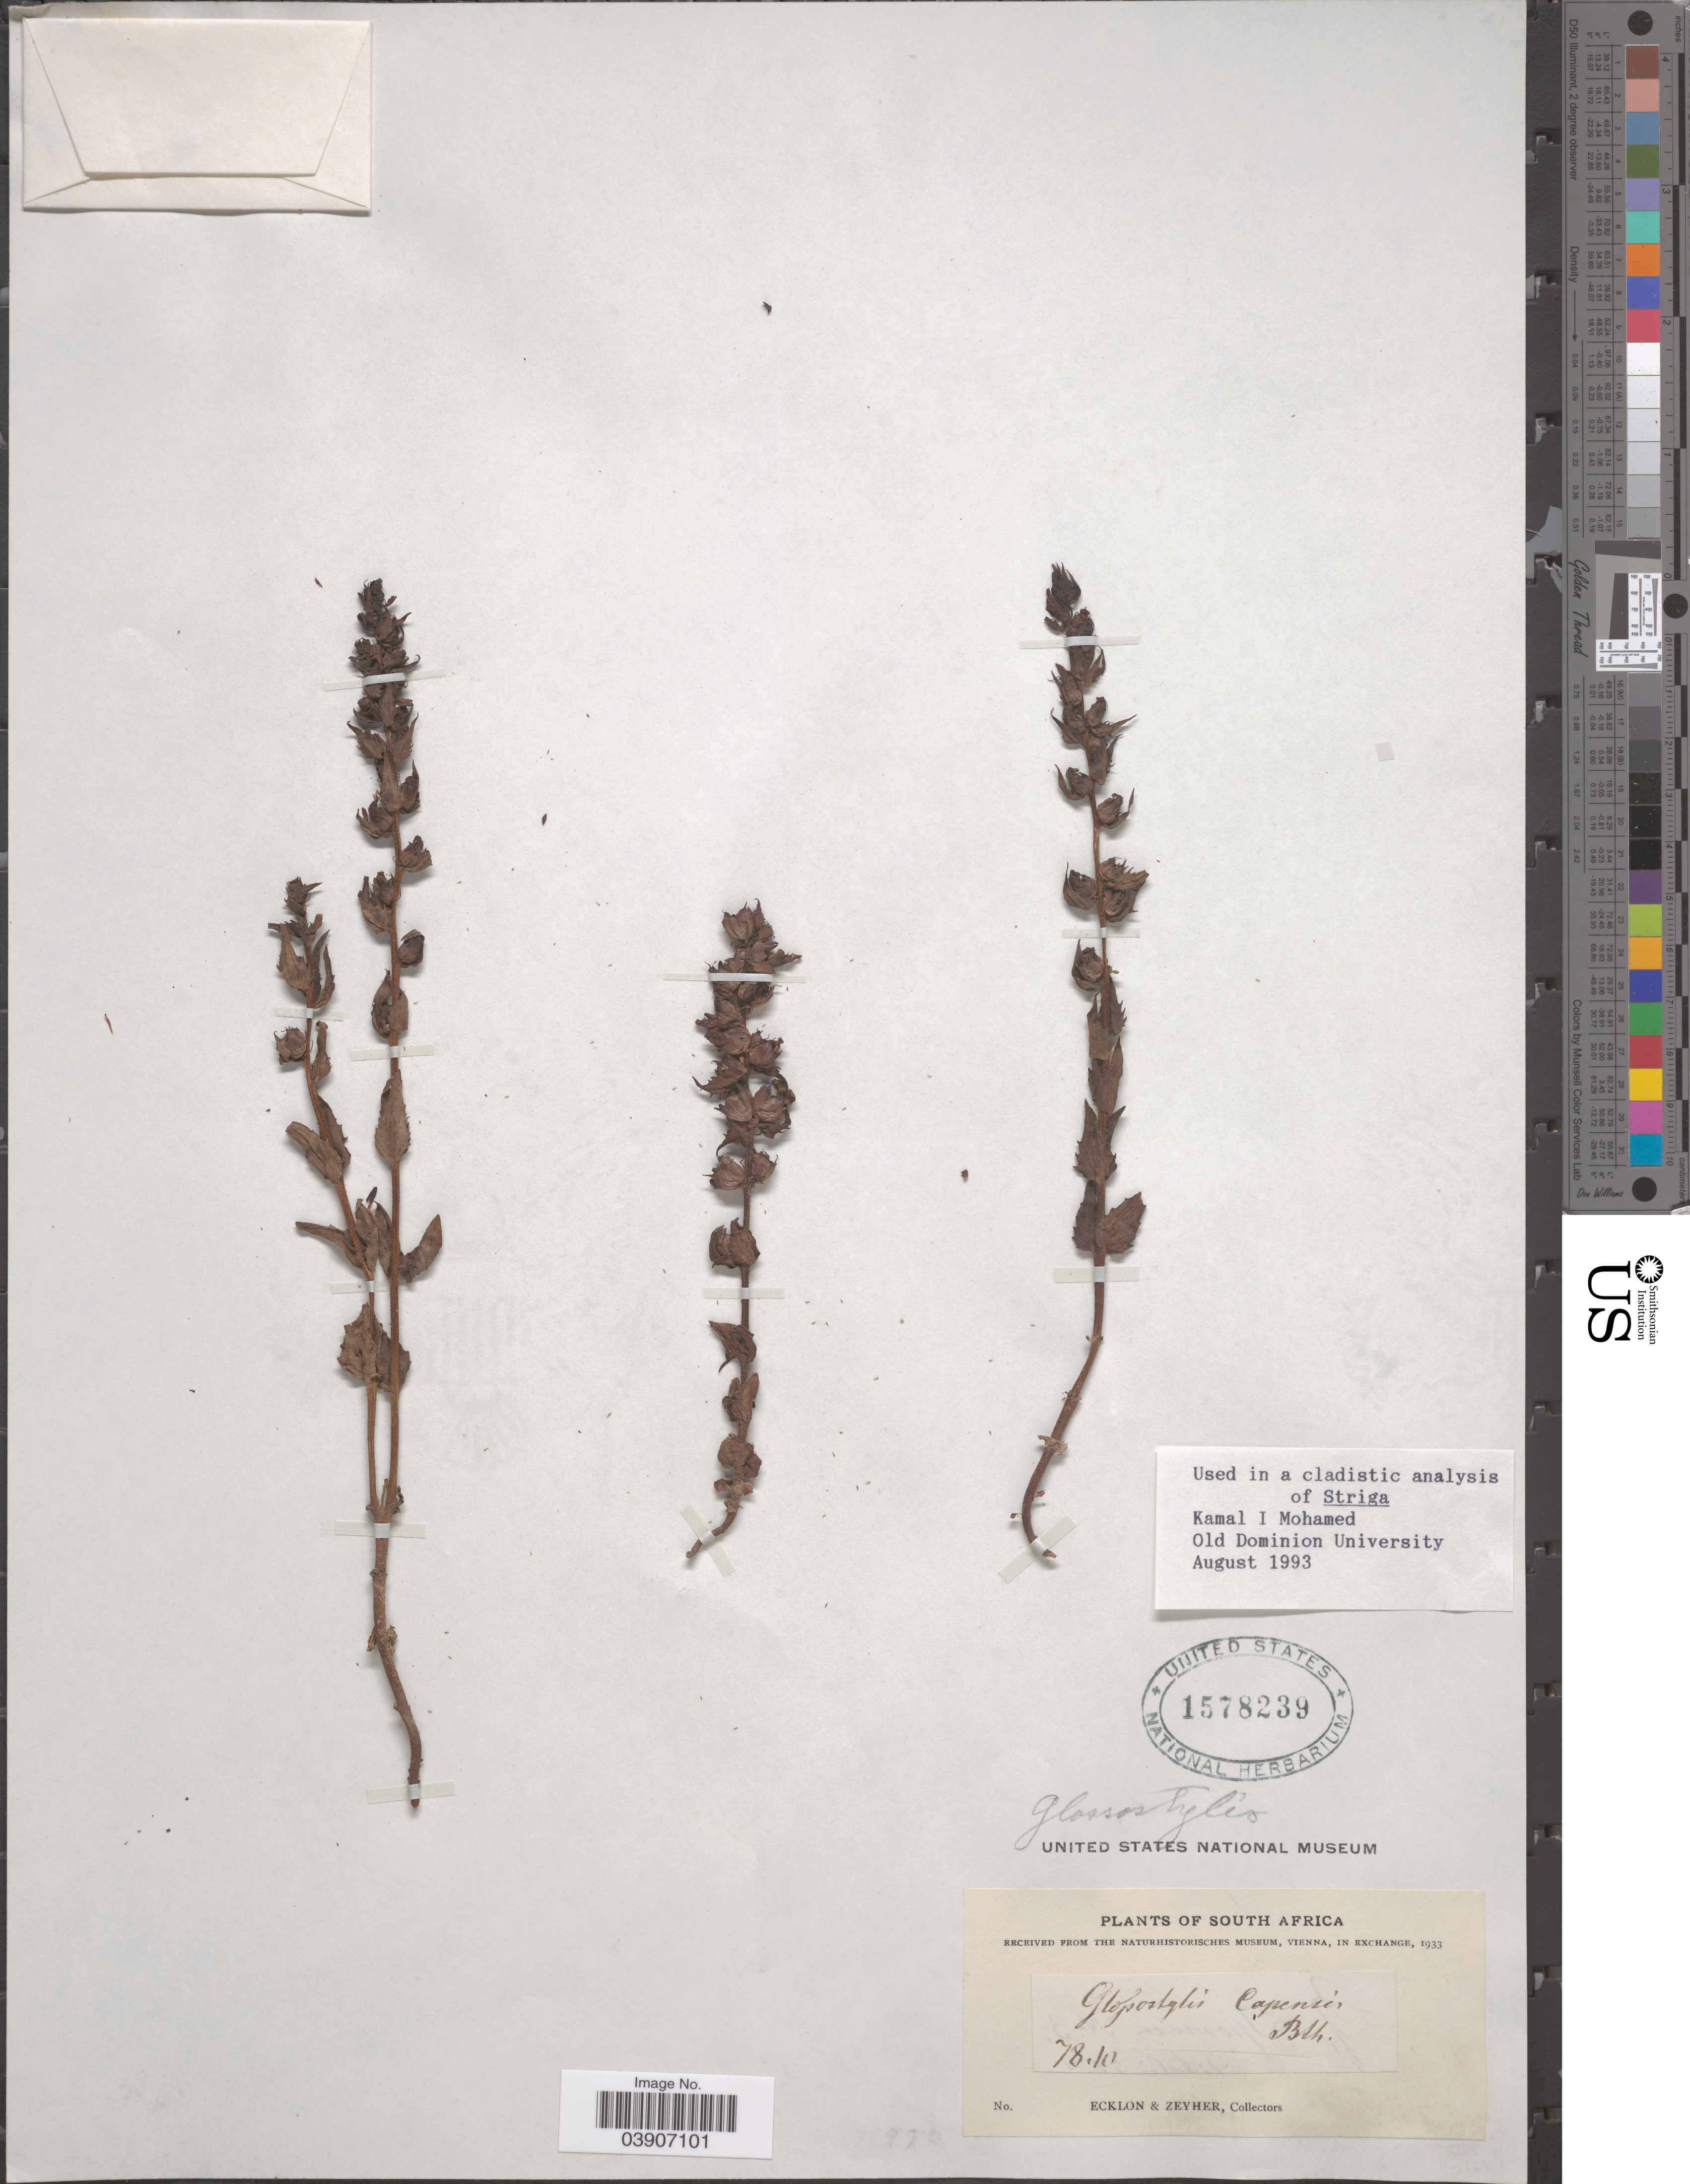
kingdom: Plantae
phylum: Tracheophyta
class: Magnoliopsida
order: Lamiales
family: Orobanchaceae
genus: Melasma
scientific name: Melasma sp.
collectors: -. Ecklon & -. Zeyher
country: South Africa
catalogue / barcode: US 1578239